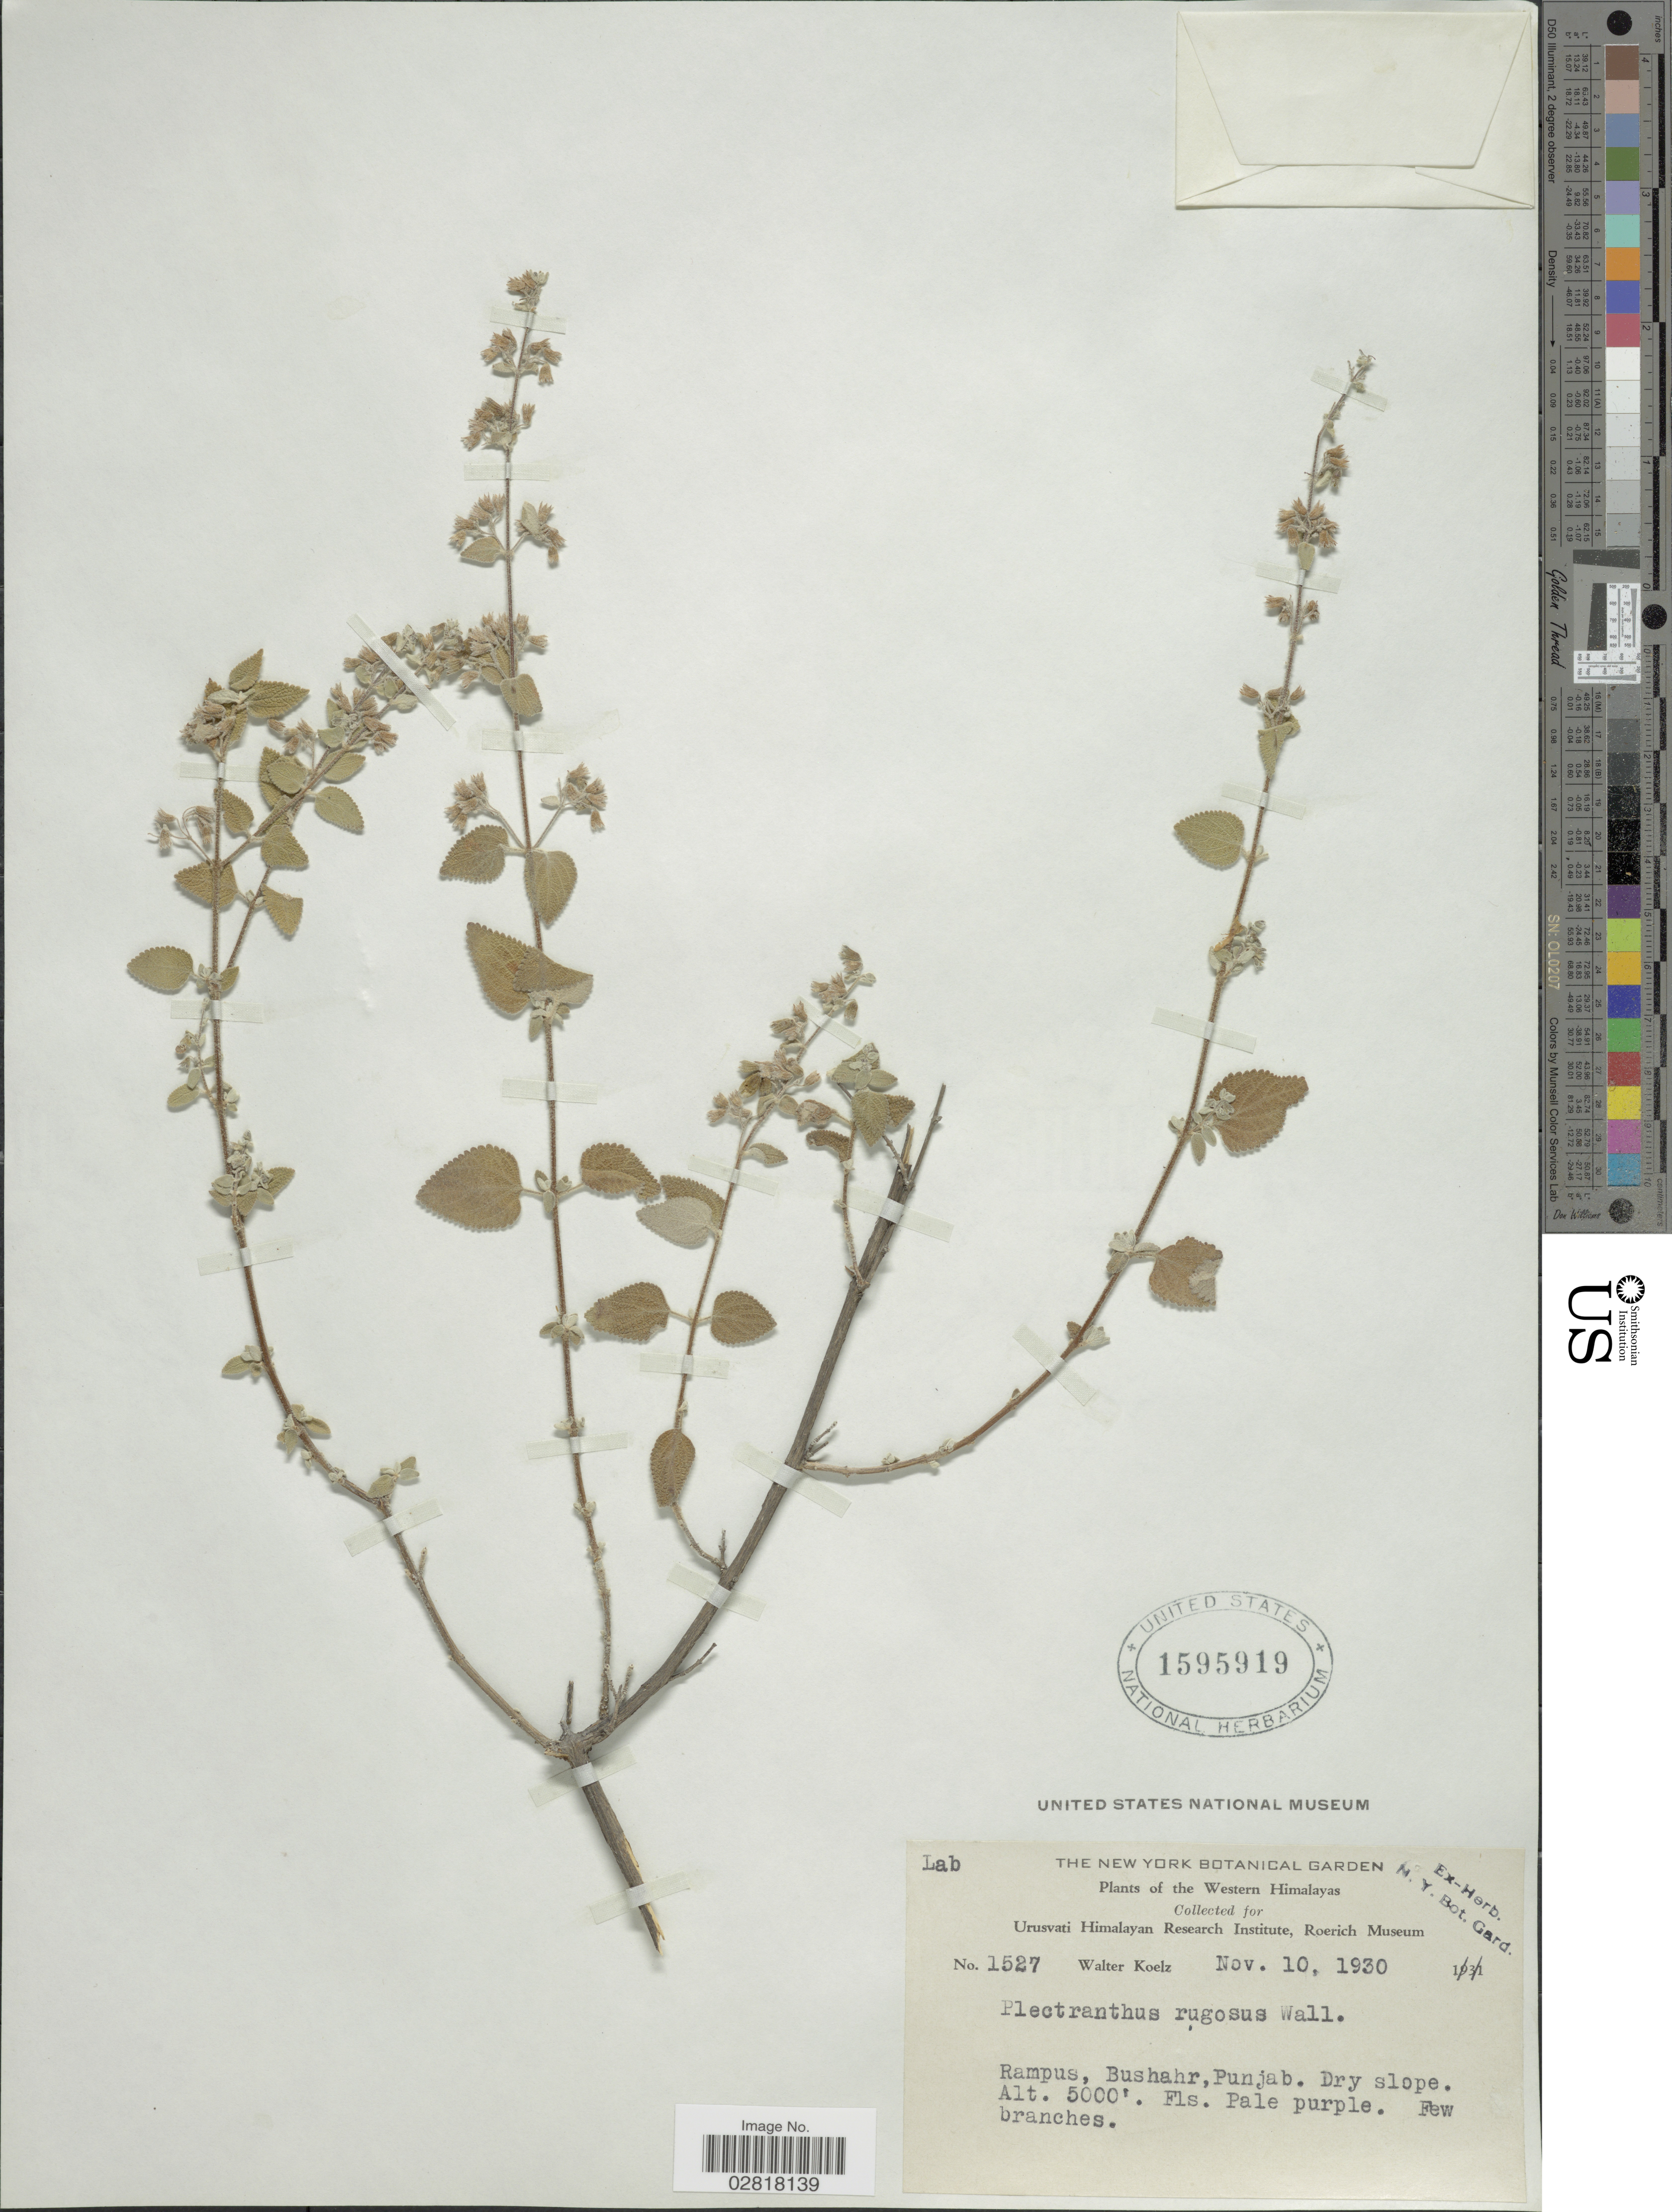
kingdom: Plantae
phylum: Tracheophyta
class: Magnoliopsida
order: Lamiales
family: Lamiaceae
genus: Plectranthus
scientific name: Plectranthus rugosus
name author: Wall. ex Benth.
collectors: W. N. Koelz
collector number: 1527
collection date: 1930-11-10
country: India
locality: Western Himalayas, Rampus, Bushahr, Punjab.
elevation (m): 1524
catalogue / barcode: US 1595919